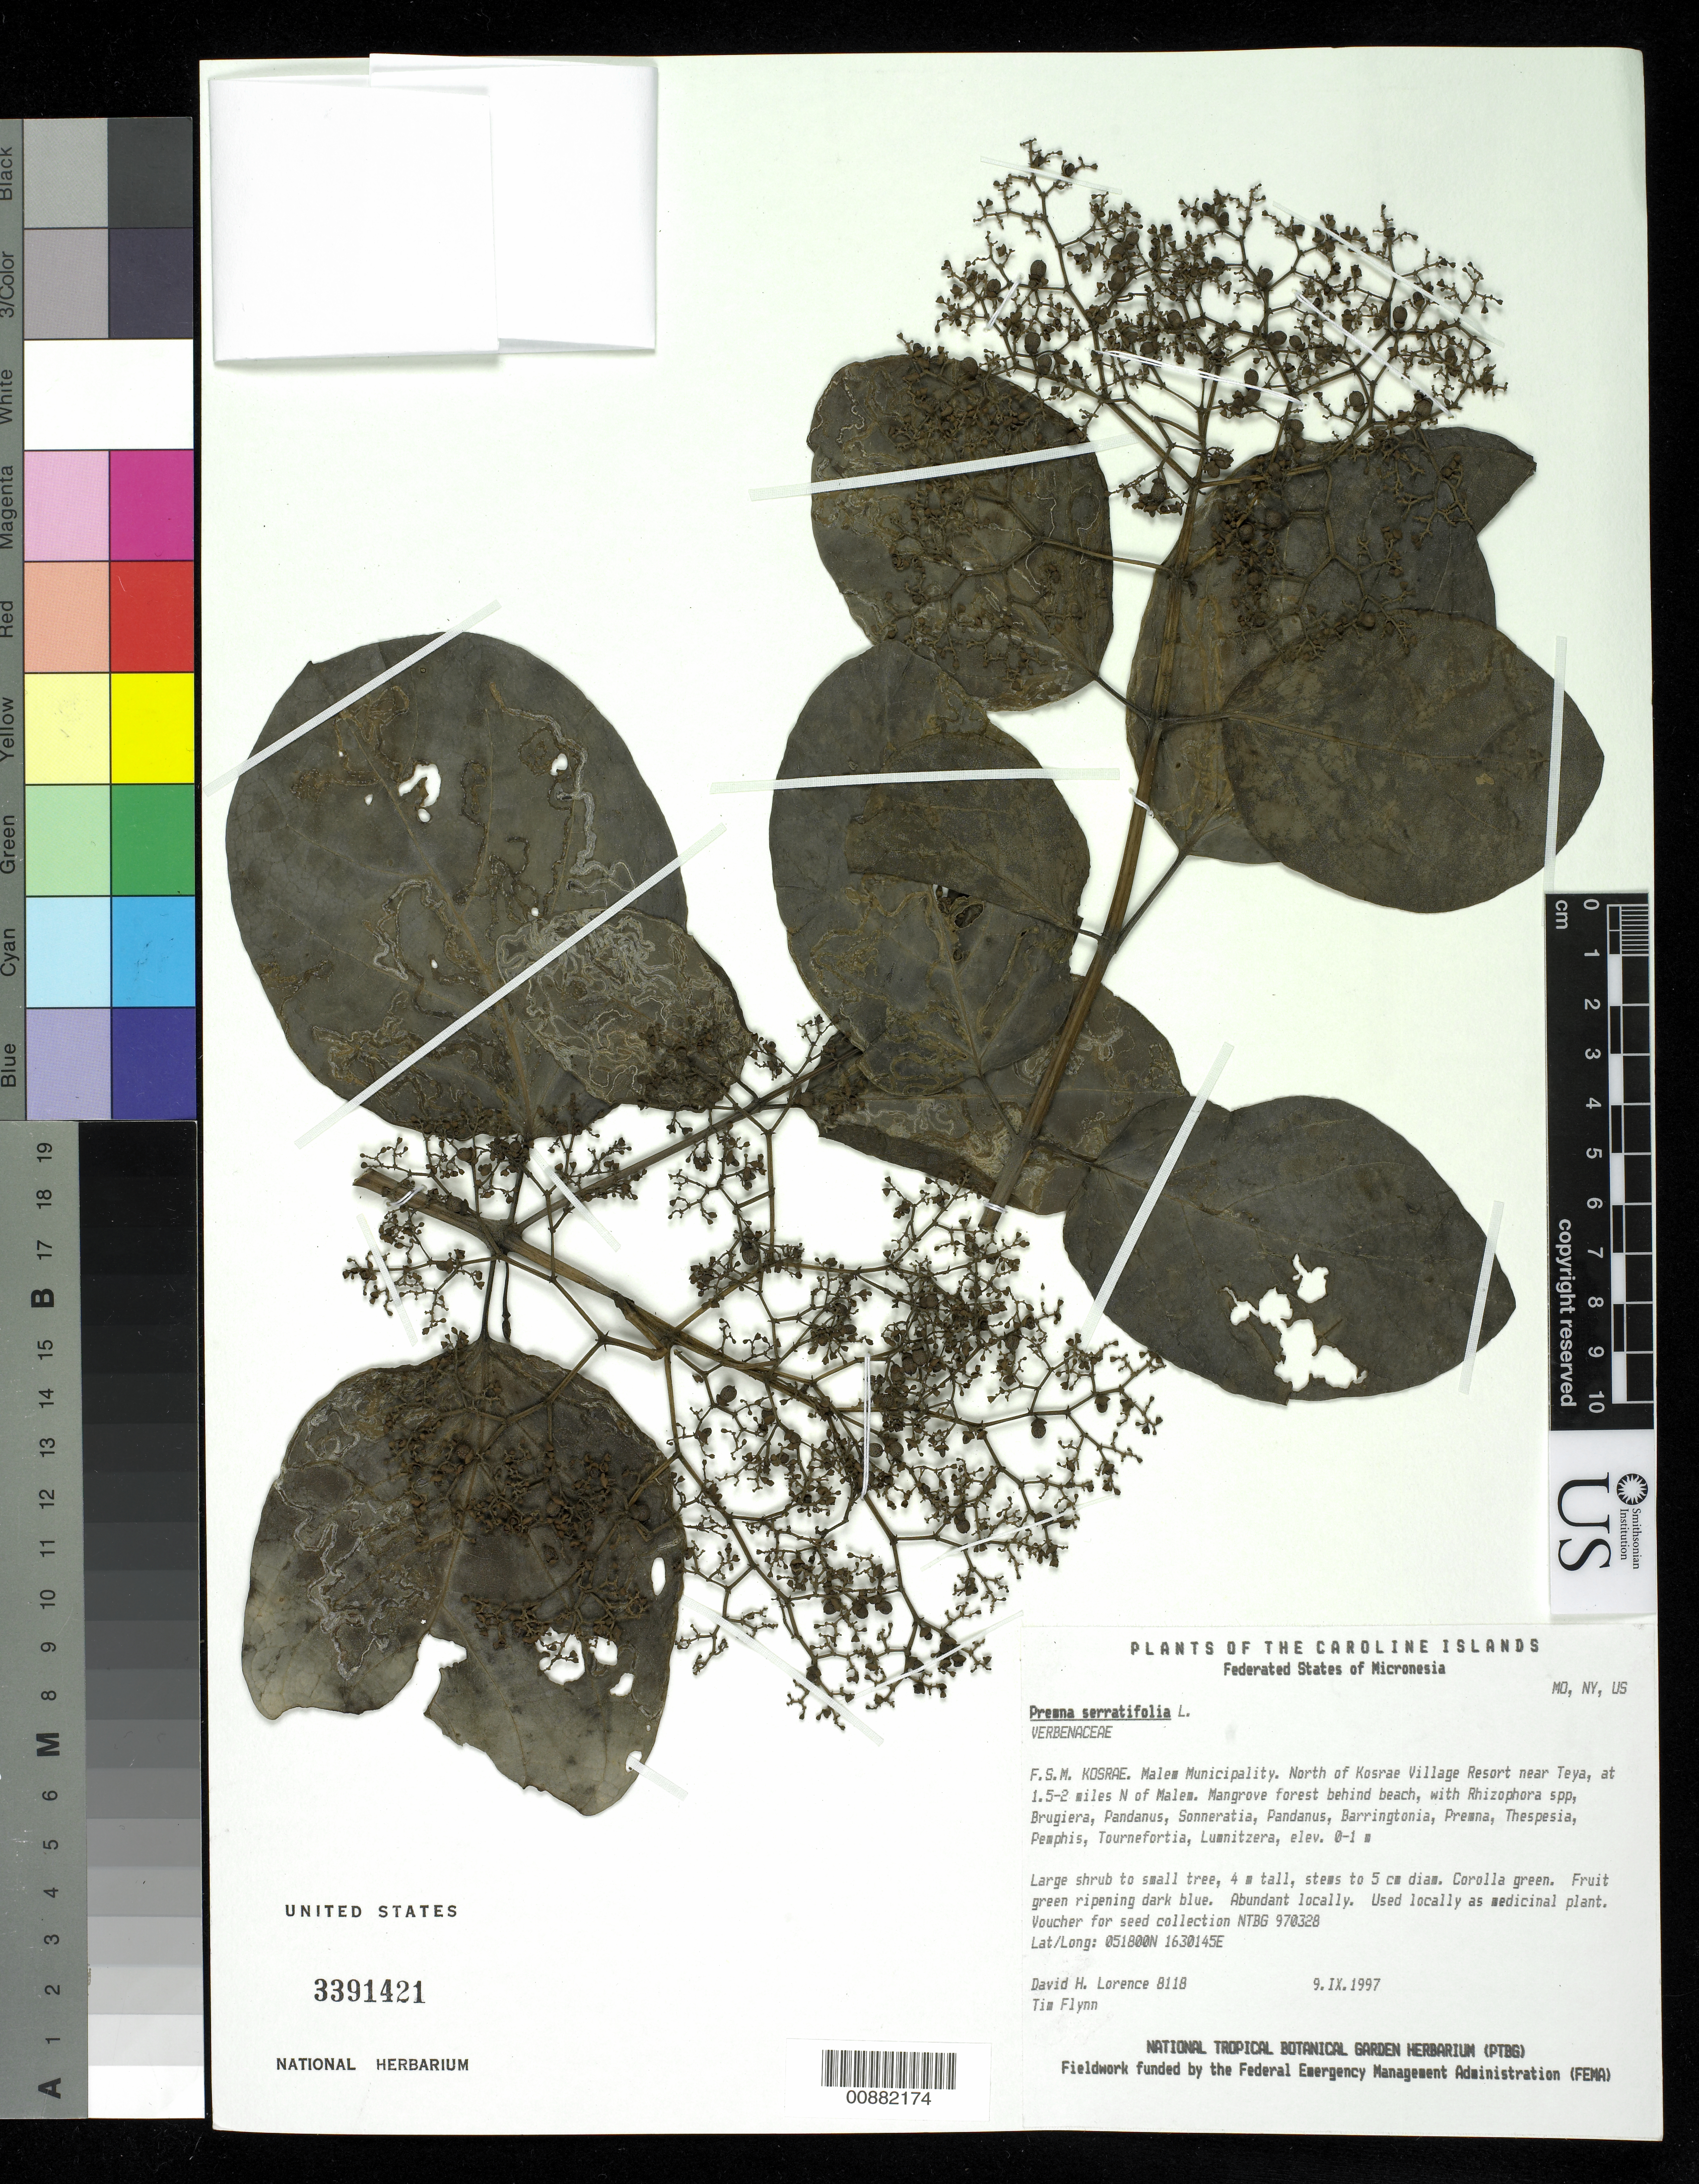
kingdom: Plantae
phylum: Tracheophyta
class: Magnoliopsida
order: Lamiales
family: Lamiaceae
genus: Premna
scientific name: Premna serratifolia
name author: L.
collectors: D. Lorence & T. W. Flynn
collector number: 8118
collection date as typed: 09 Sep 1997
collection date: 1997-09-09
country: Micronesia, Federated States of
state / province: Kosrae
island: Kosrae [Kusaie]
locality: Malem Municipality. N of Kosrae Village Resort near Teya, at 1.5-2 miles N of Malem.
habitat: Mangrove forest behind beach, with Rhizophora spp.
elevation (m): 0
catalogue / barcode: US 3391421